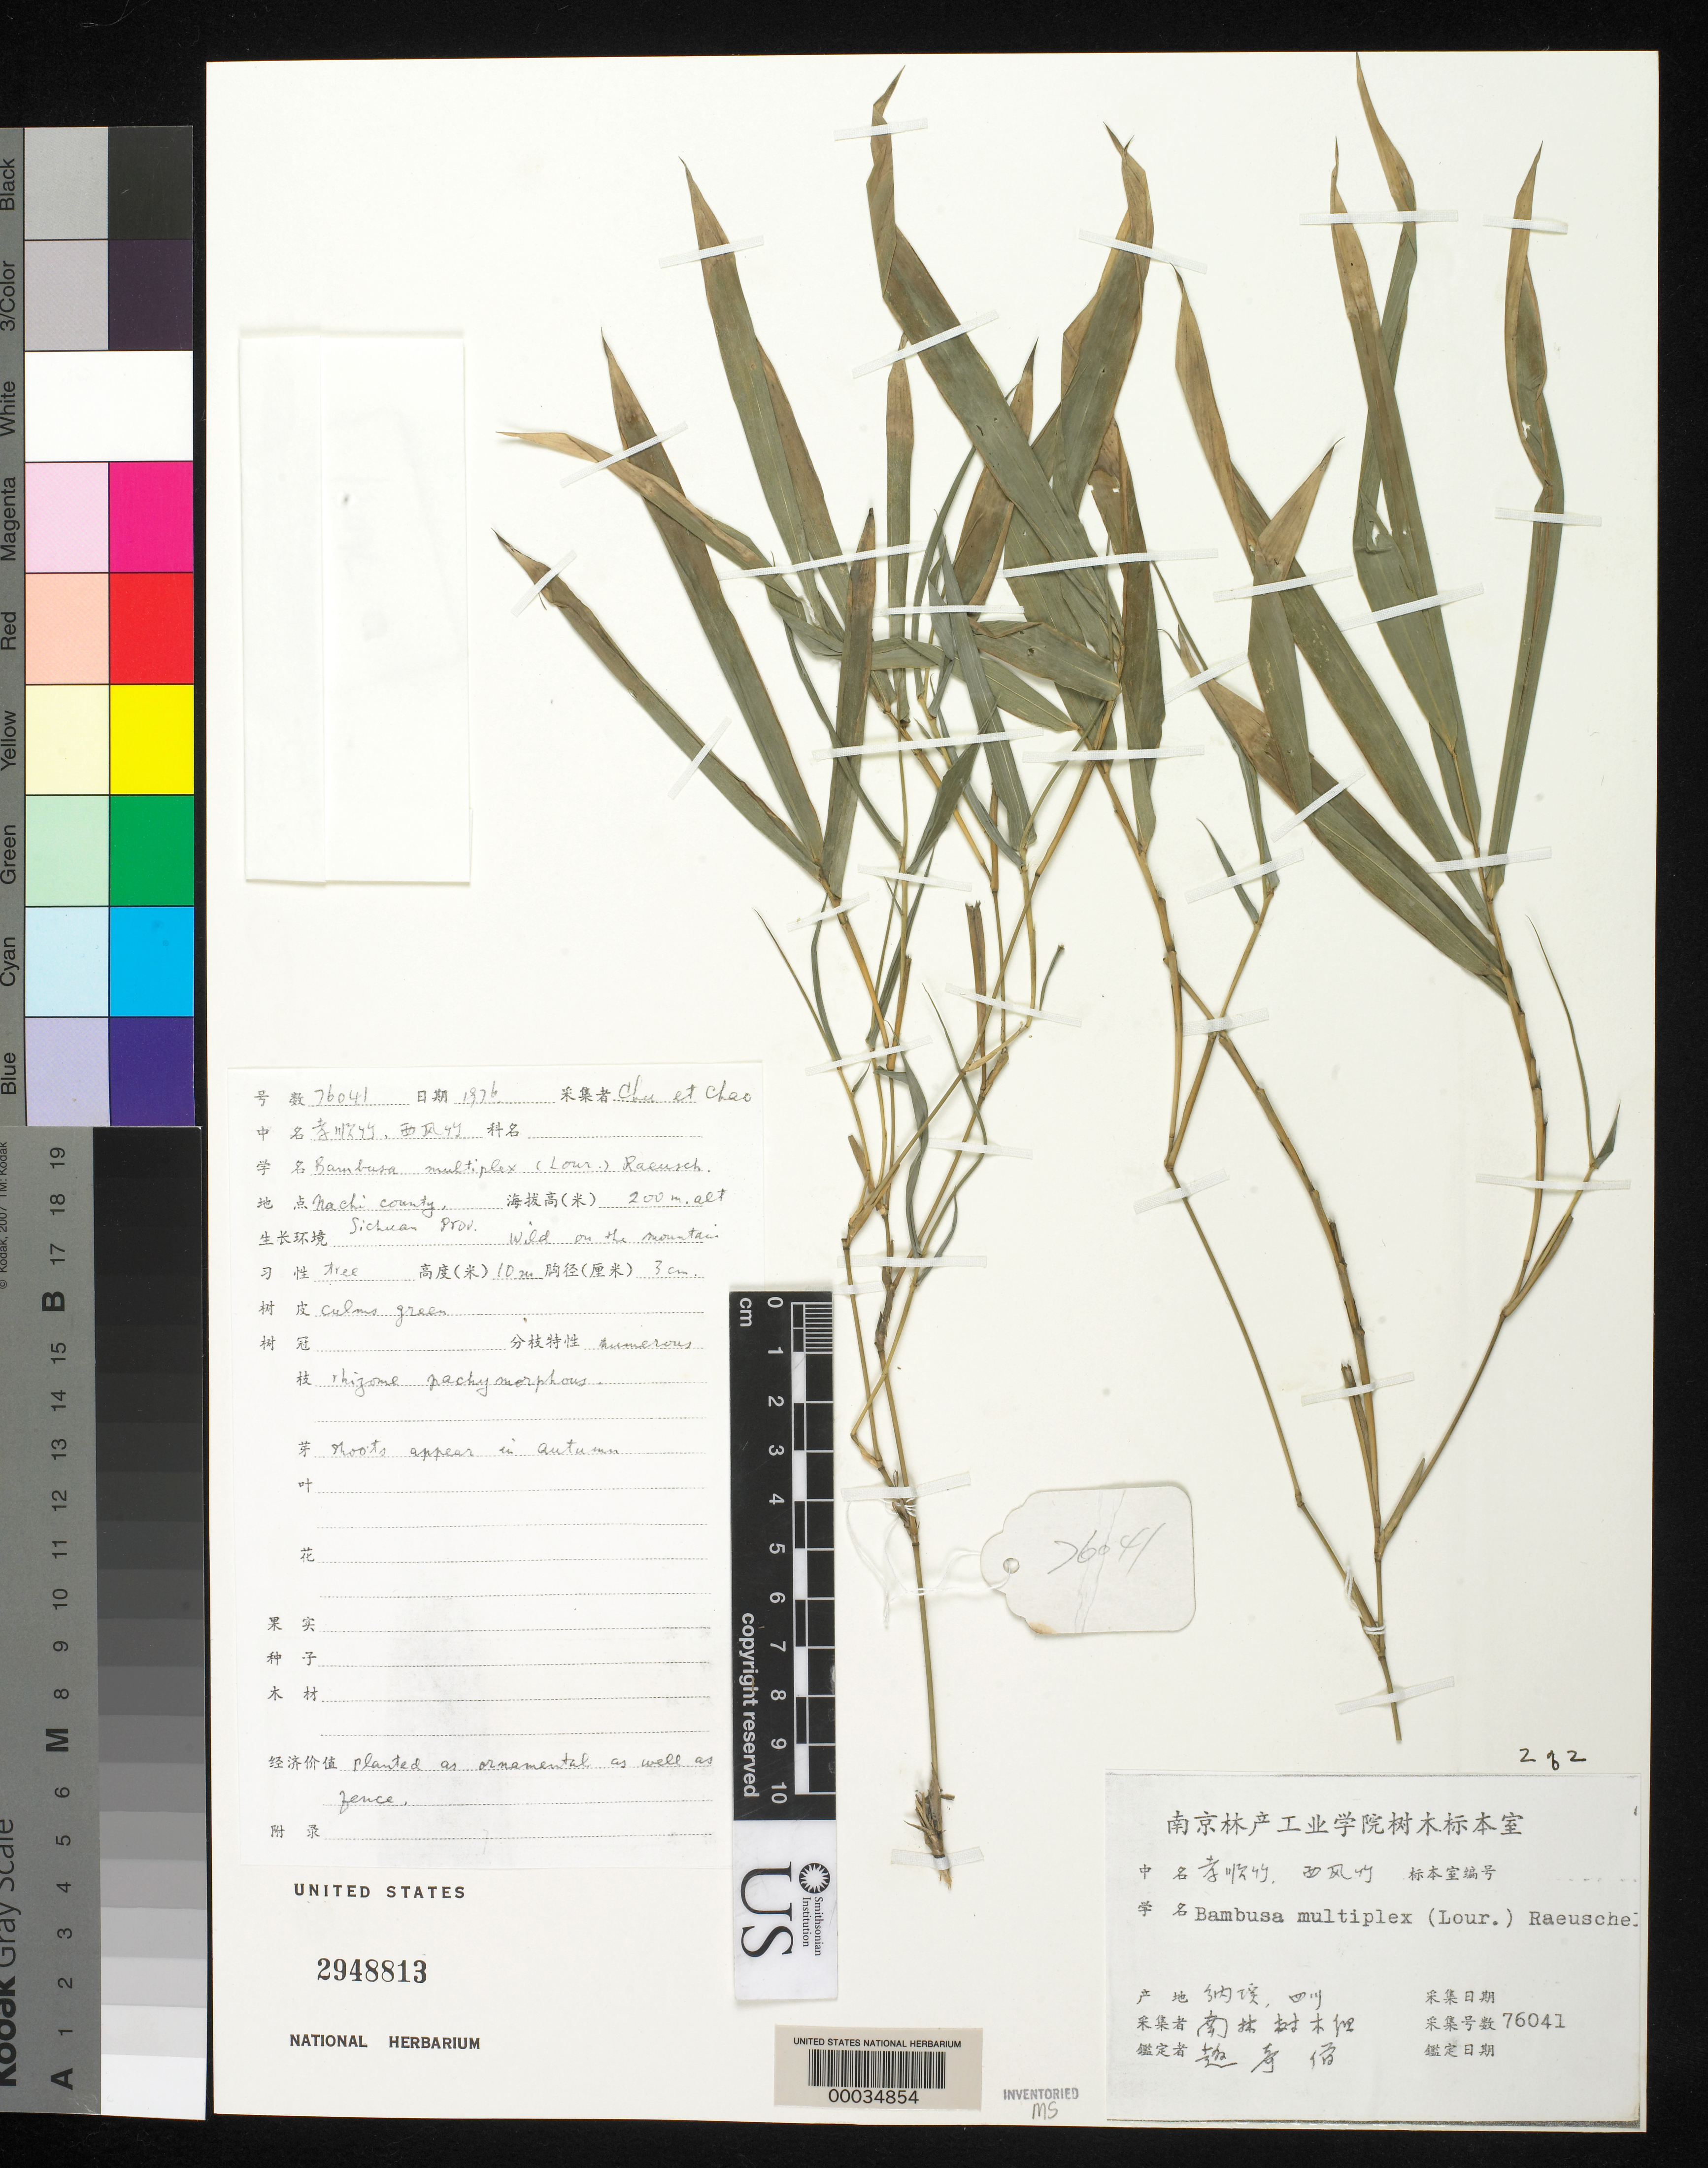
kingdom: Plantae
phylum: Tracheophyta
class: Liliopsida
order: Poales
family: Poaceae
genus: Bambusa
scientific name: Bambusa glaucescens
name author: (Willd.) Merr.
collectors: C. Chu & C. Chao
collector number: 76041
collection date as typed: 1976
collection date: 1976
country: China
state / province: Sichuan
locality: Nachi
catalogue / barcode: US 2948813